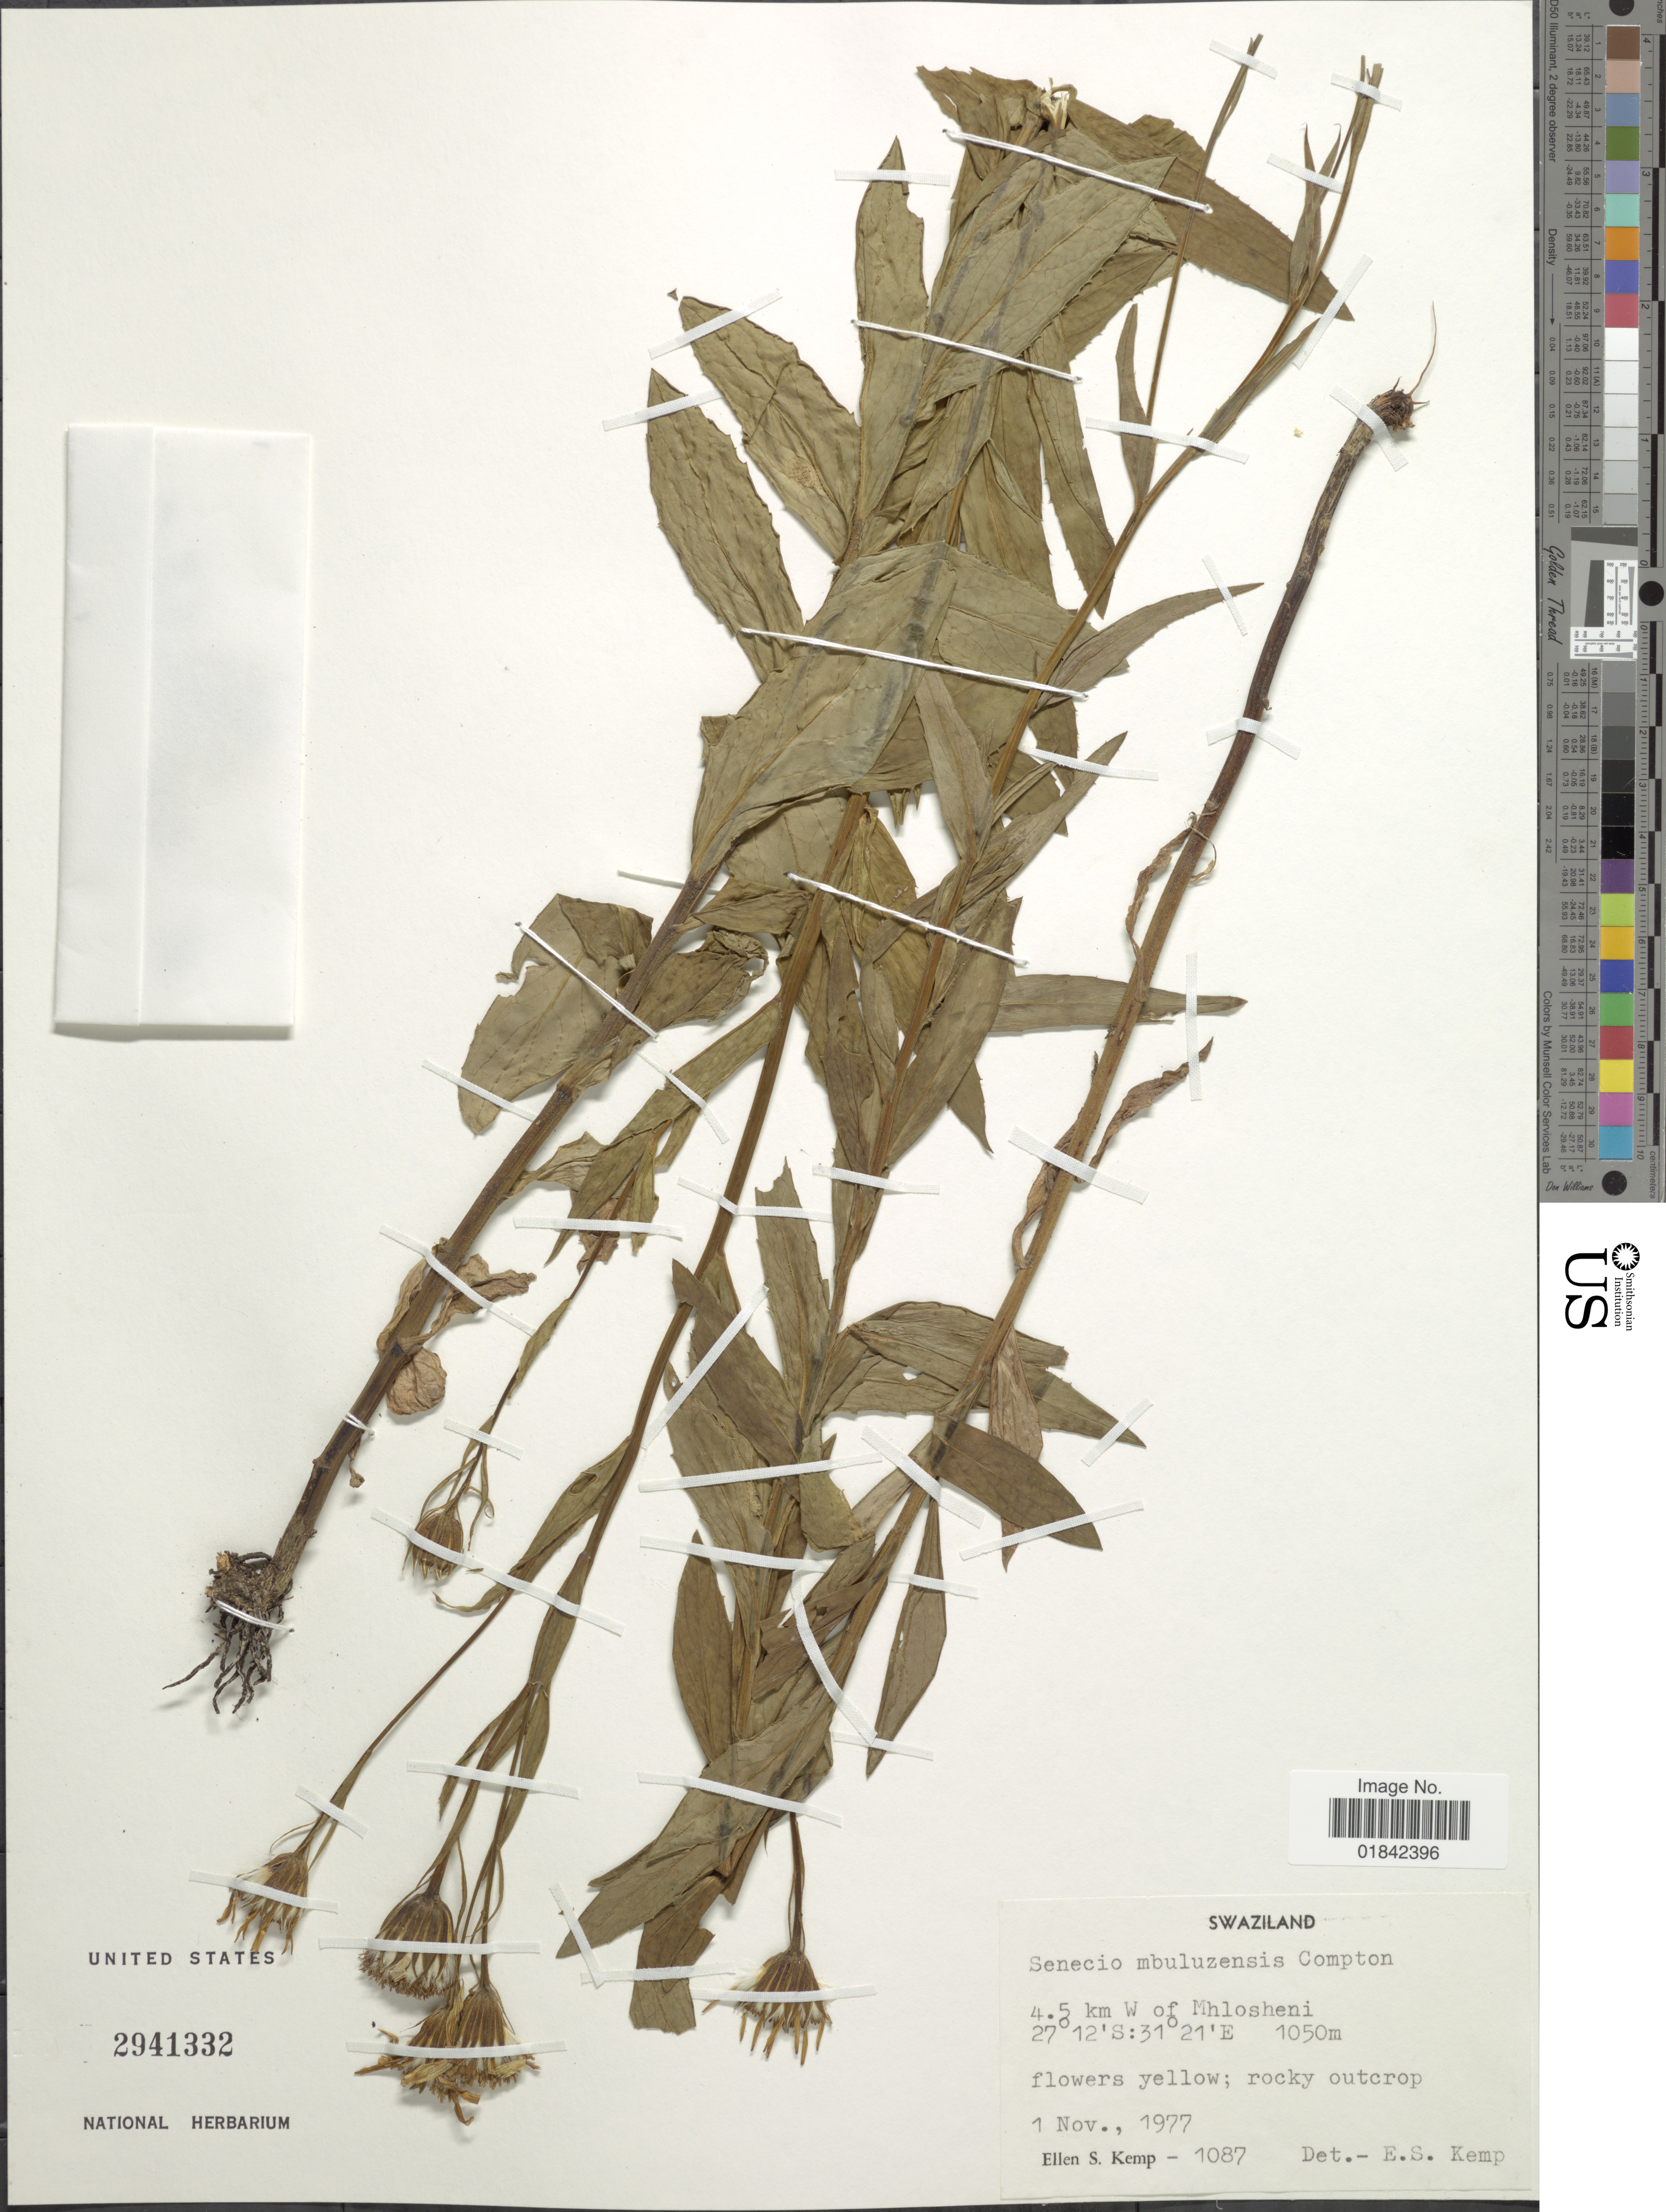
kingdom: Plantae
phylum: Tracheophyta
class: Magnoliopsida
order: Asterales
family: Asteraceae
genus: Senecio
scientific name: Senecio mbuluzensis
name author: Compton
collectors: E. S. Kemp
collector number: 1087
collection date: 1977-11-01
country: Eswatini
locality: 4.5 km W of Mhloseni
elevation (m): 1050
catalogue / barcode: US 2941332